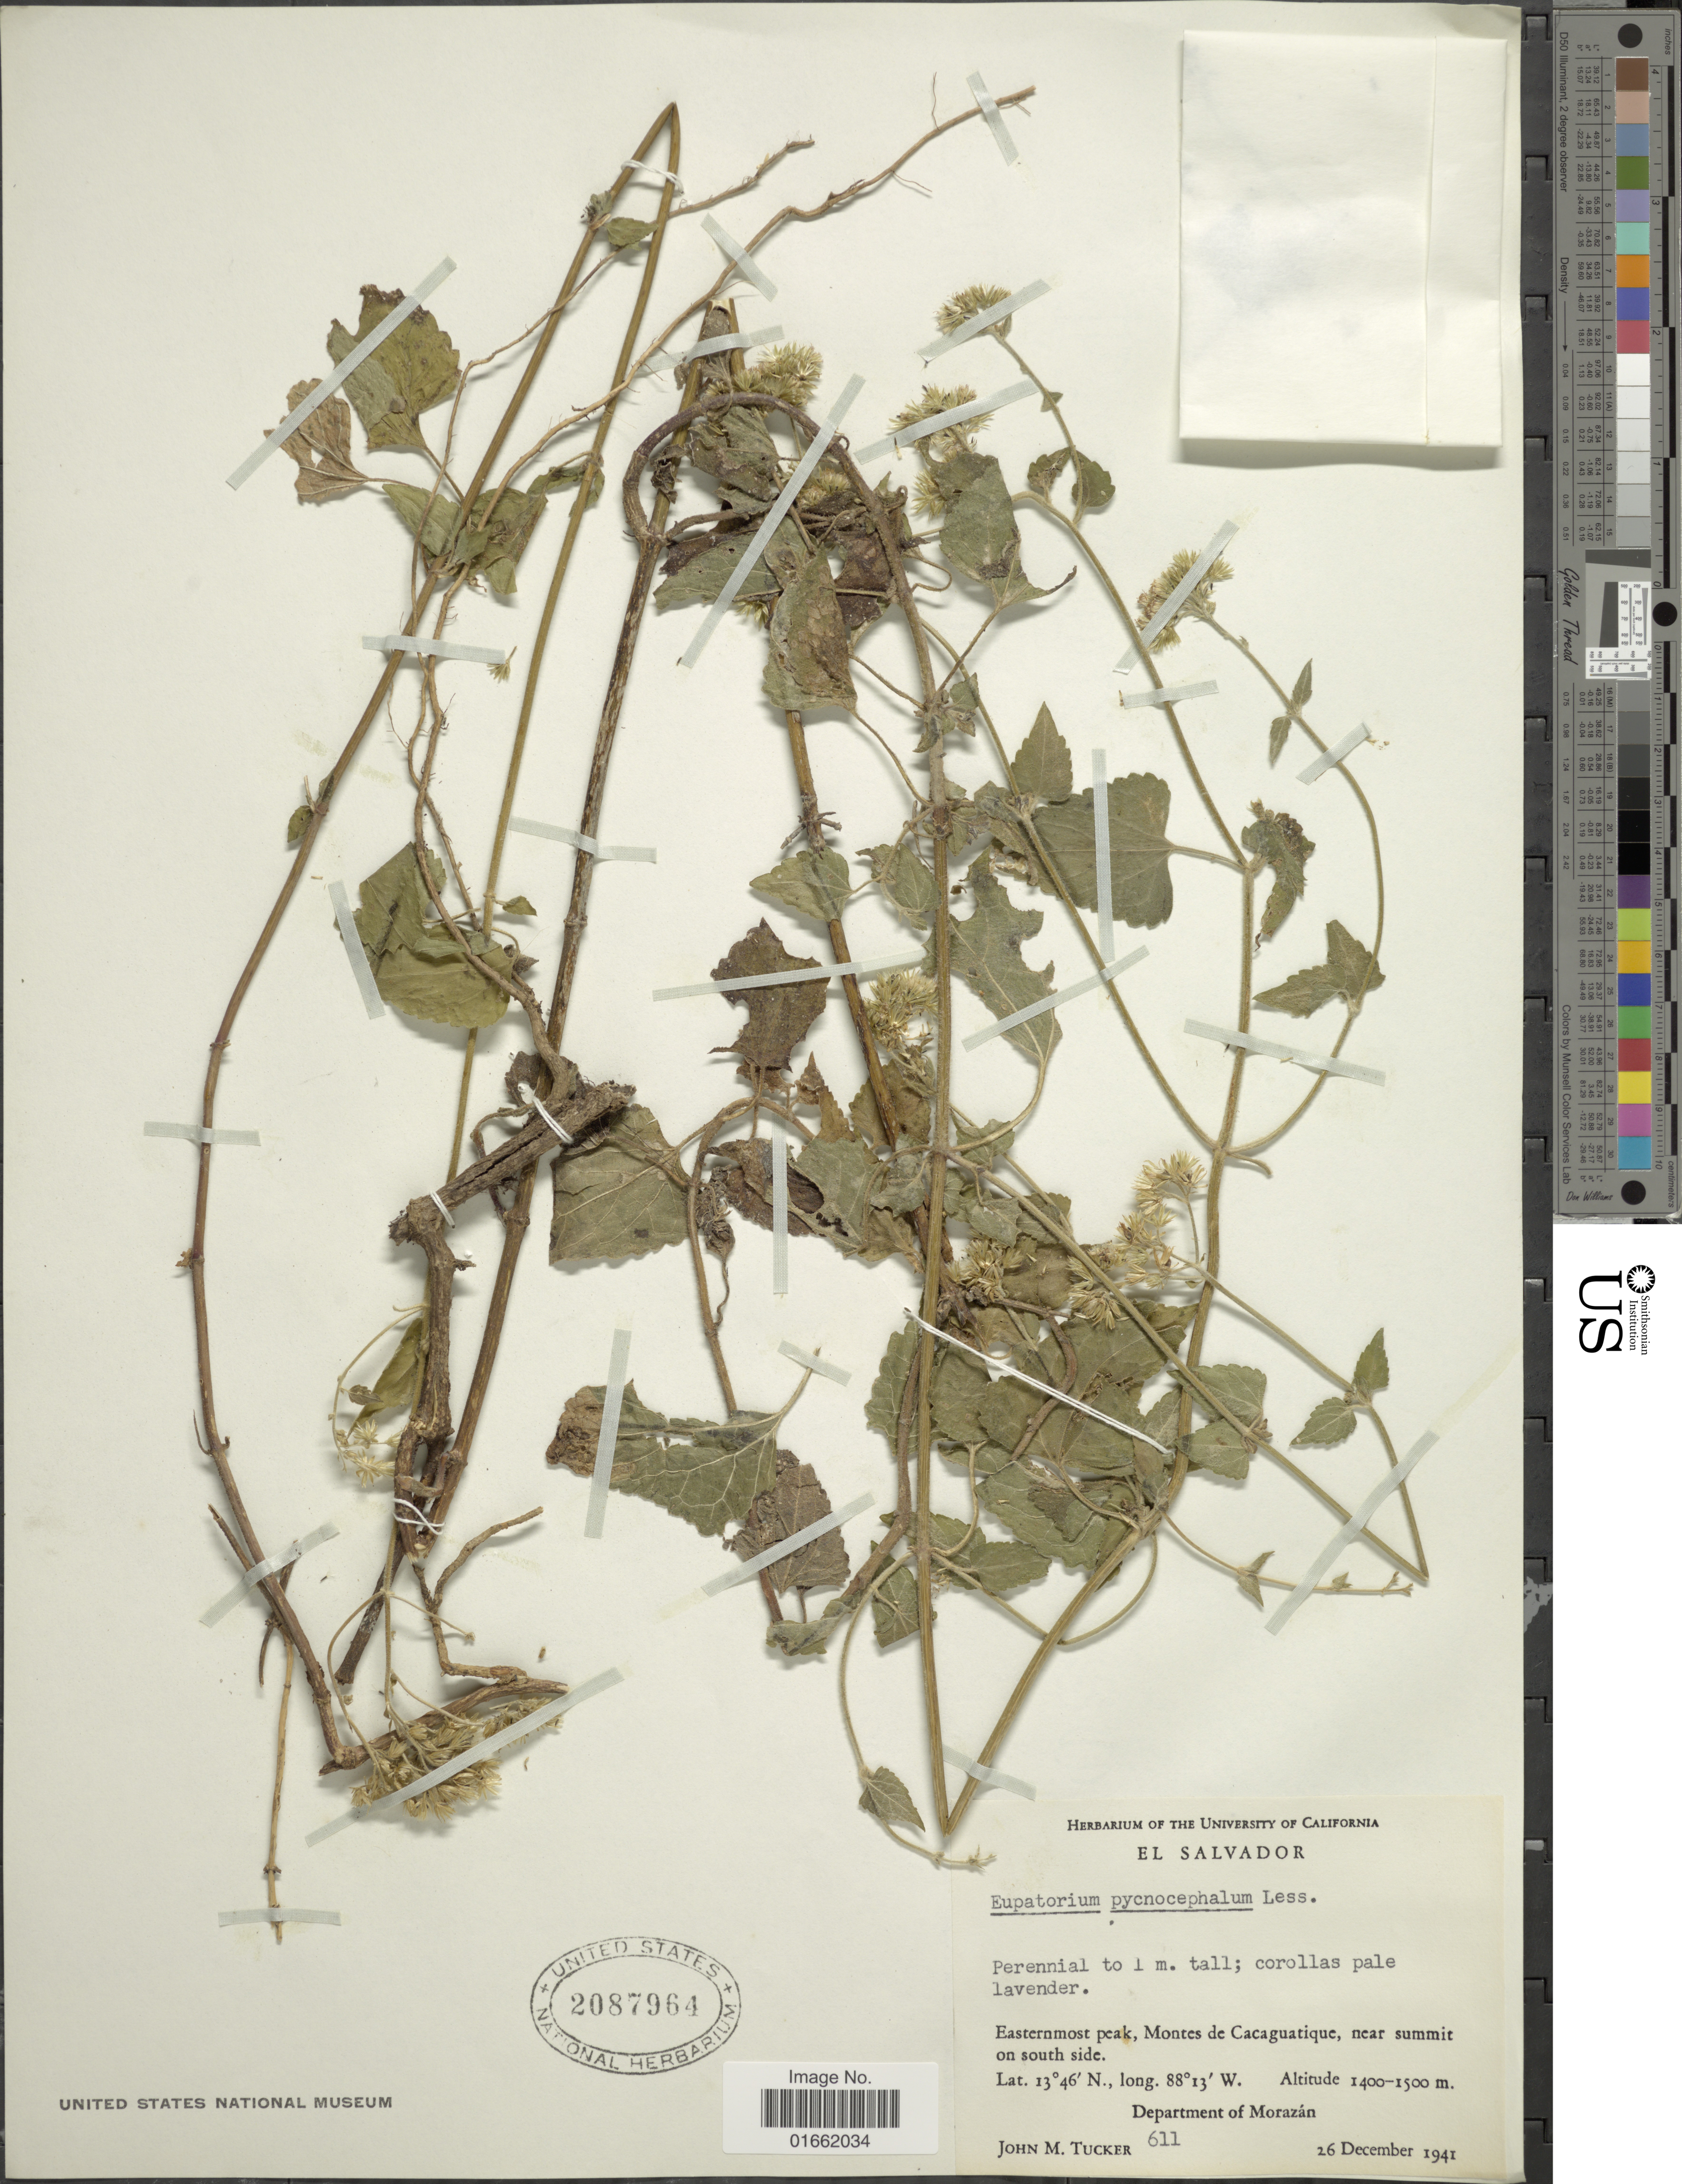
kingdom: Plantae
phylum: Tracheophyta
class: Magnoliopsida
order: Asterales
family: Asteraceae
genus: Fleischmannia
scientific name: Fleischmannia pycnocephaloides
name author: (B.L. Rob.) R.M. King & H. Rob.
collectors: J. M. Tucker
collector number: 611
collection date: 1941-12-26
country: El Salvador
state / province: Morazan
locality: Easternmost peak, Montes de Cacaguatique, near summit on south side. Department of Morazán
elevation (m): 1400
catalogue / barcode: US 2087964